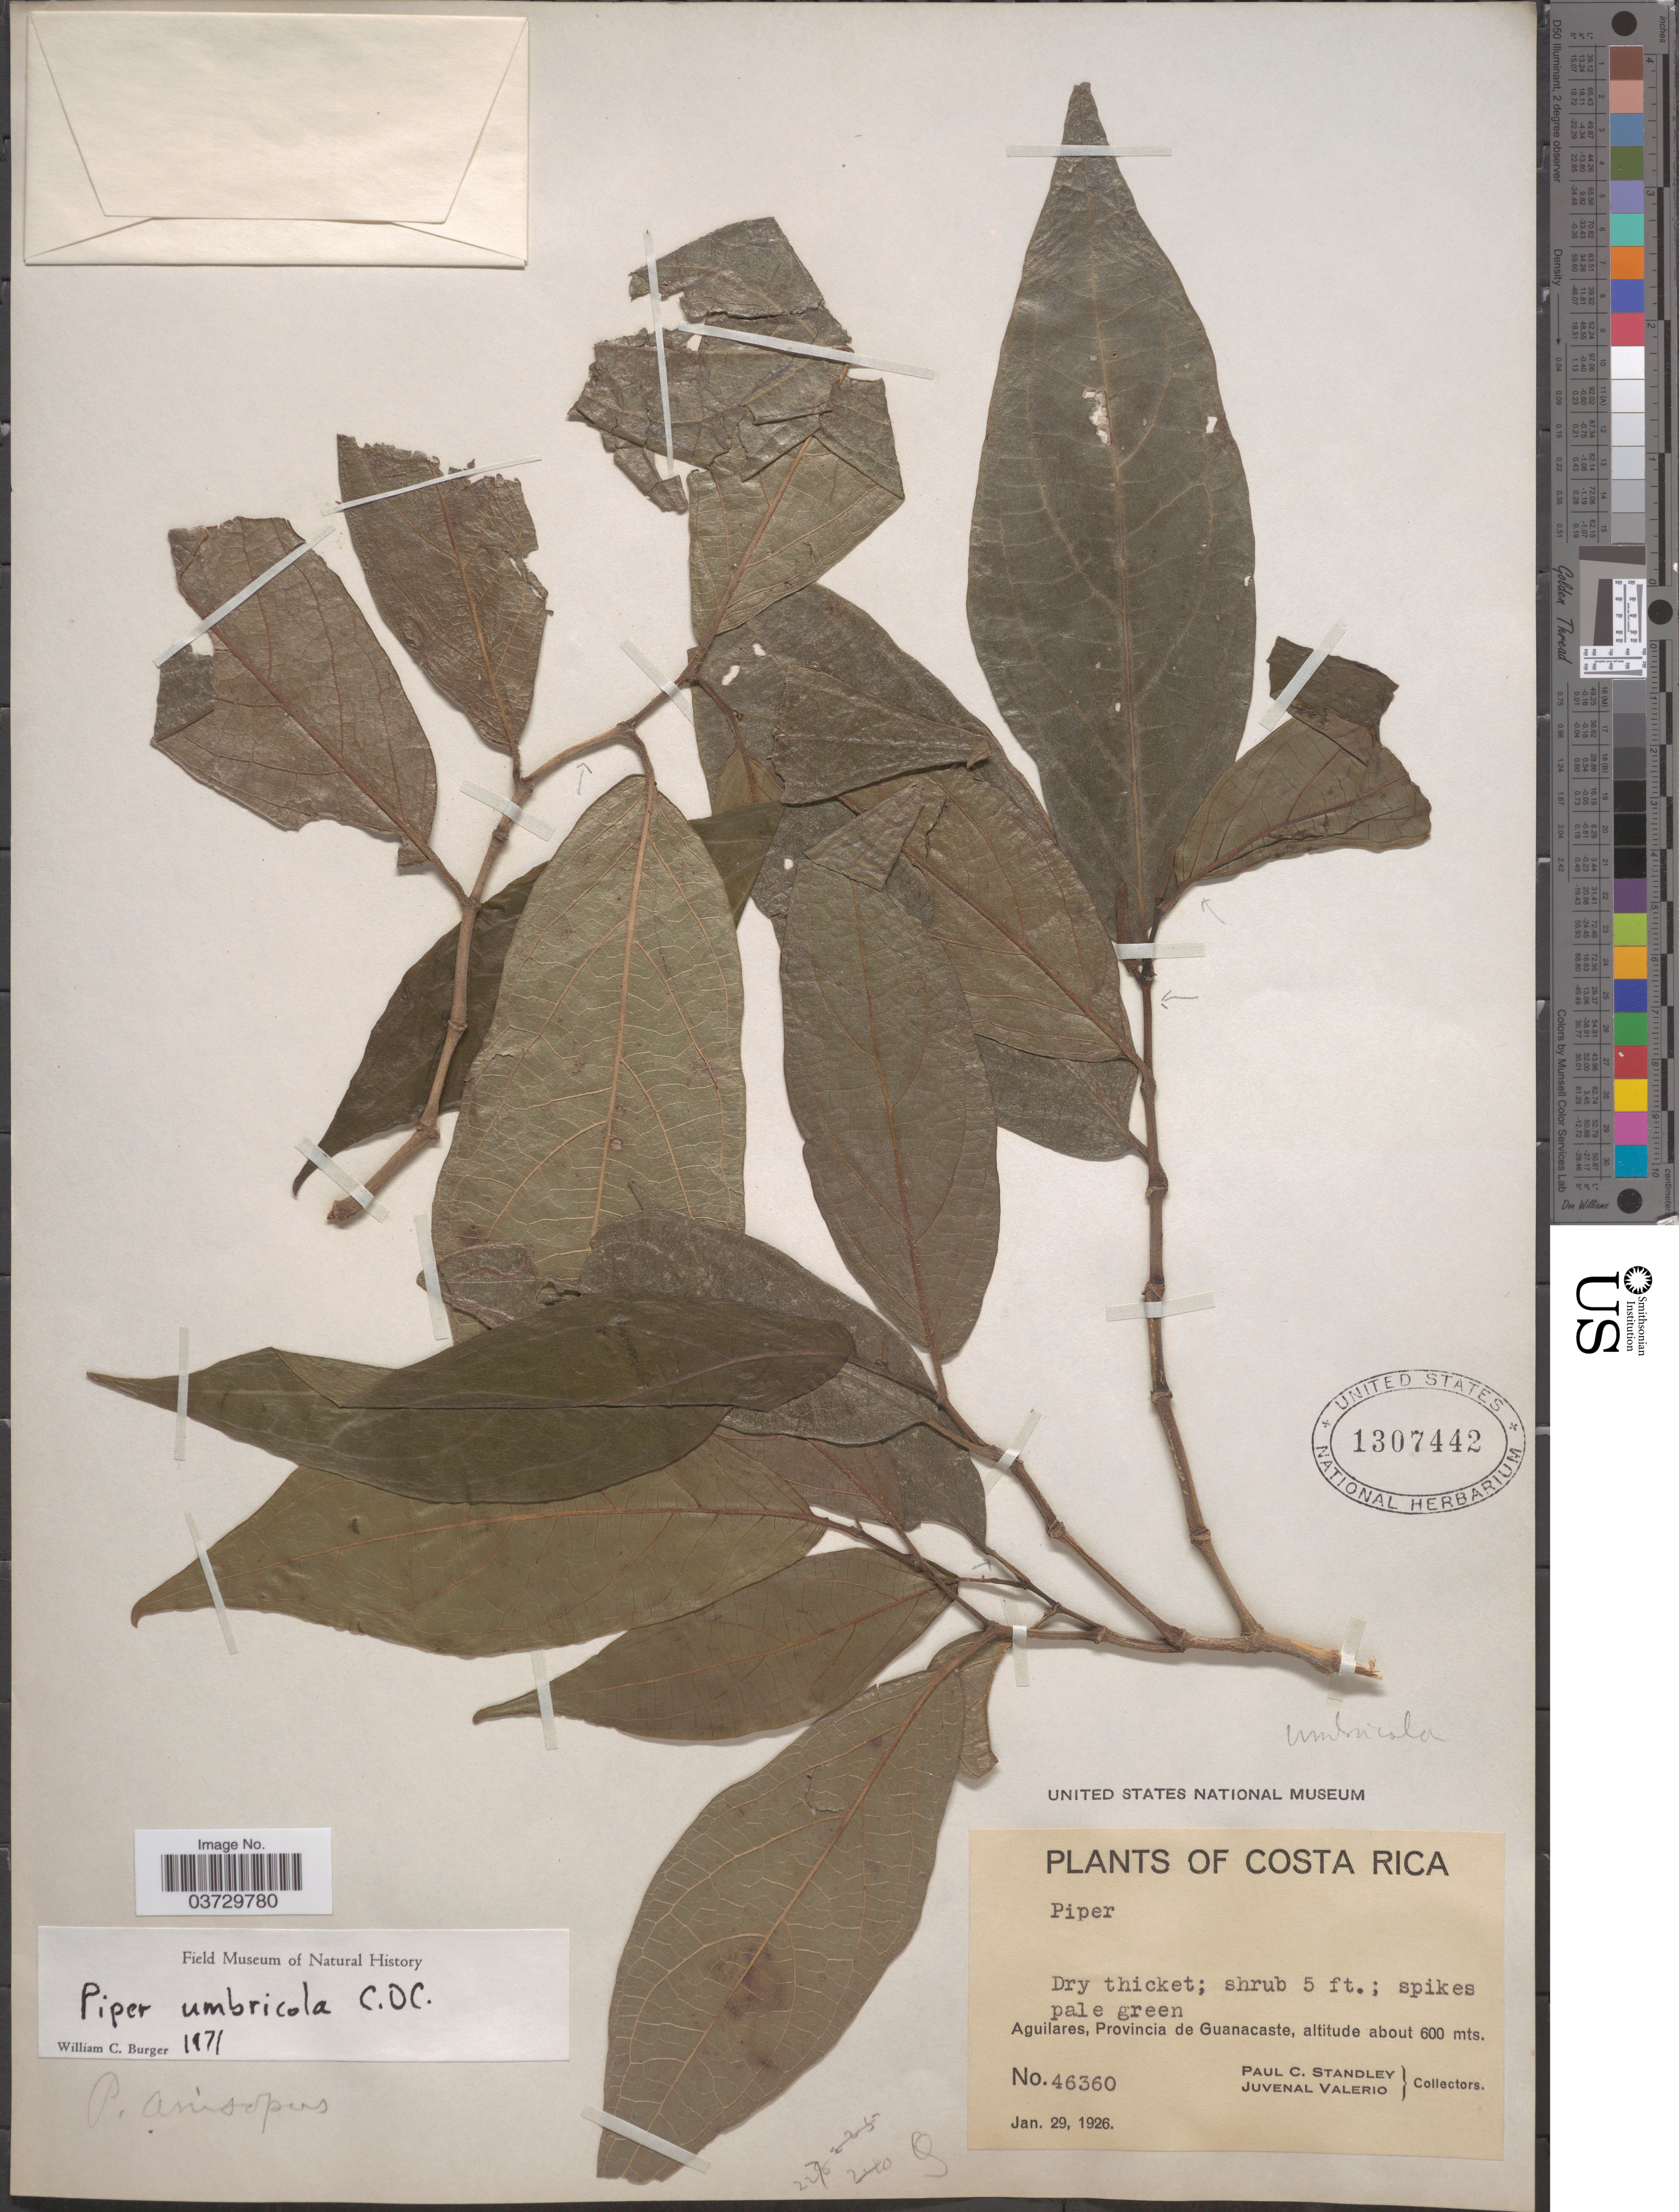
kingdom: Plantae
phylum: Tracheophyta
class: Magnoliopsida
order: Piperales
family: Piperaceae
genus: Piper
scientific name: Piper umbricola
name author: C. DC.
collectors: P. C. Standley & J. Valerio R.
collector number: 46360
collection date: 1926-01-29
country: Costa Rica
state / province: Guanacaste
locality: Aguilares.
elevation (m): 600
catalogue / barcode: US 1307442